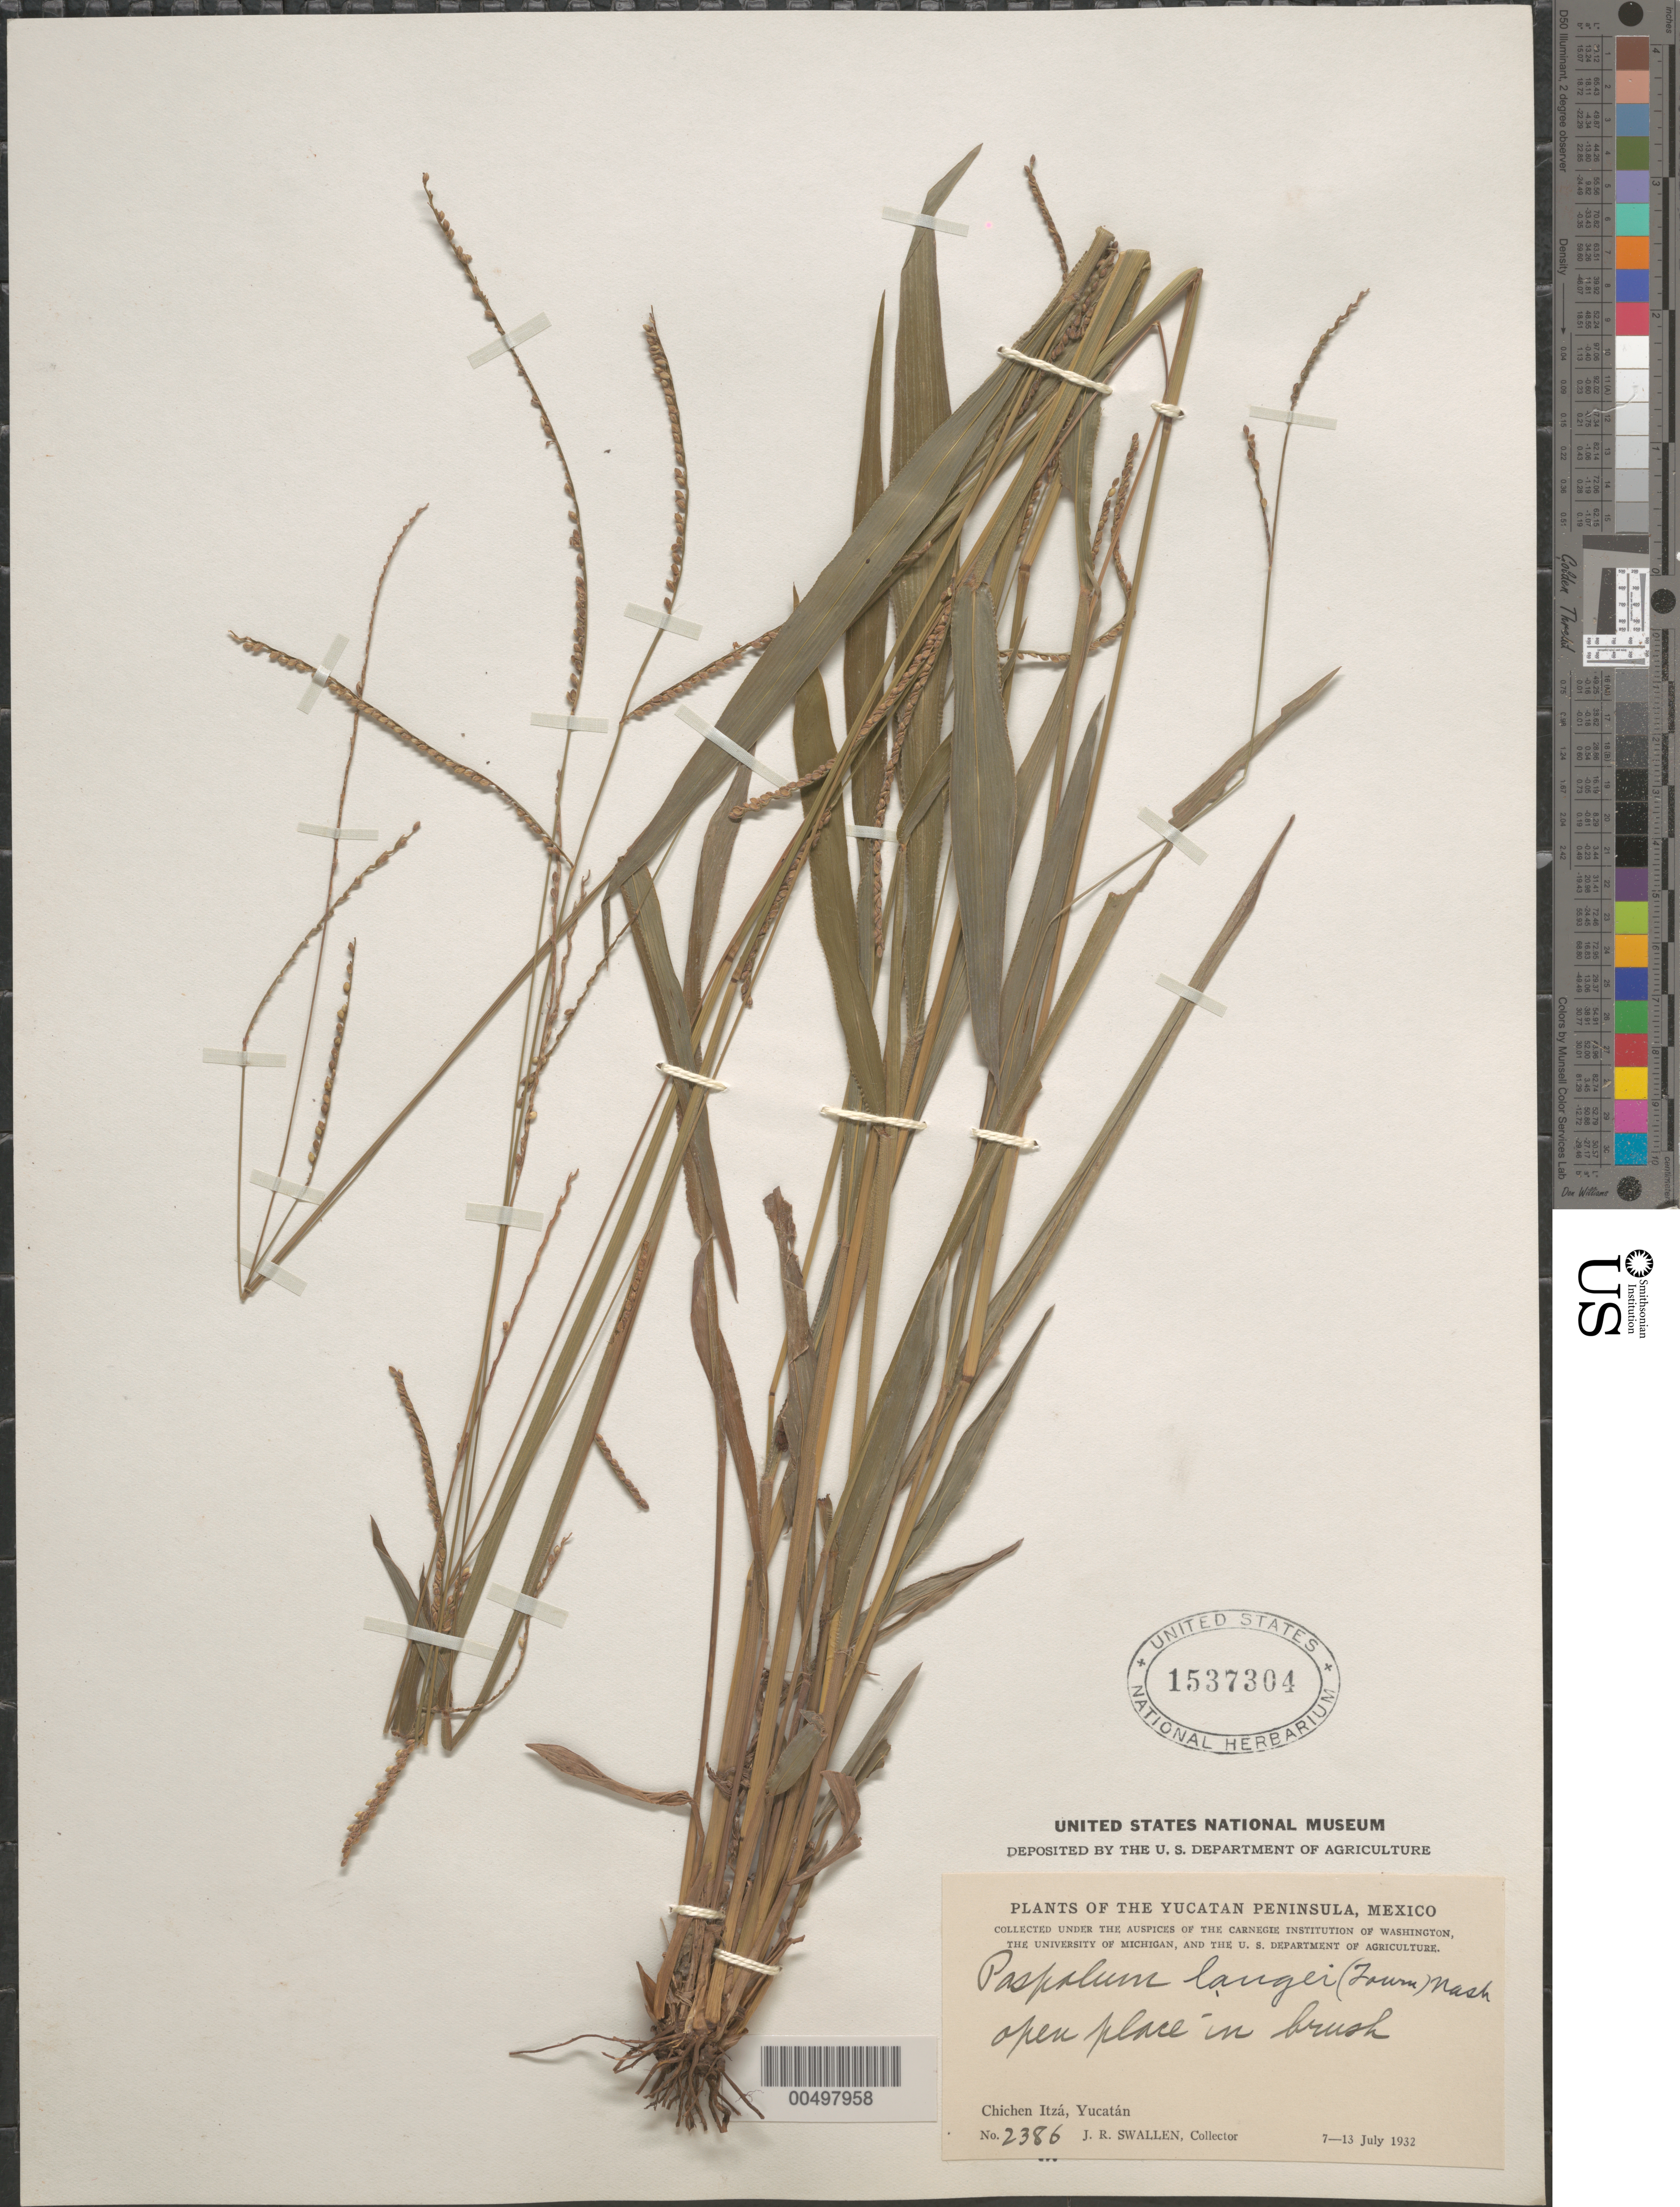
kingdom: Plantae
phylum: Tracheophyta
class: Liliopsida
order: Poales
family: Poaceae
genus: Paspalum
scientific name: Paspalum langei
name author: (E. Fourn.) Nash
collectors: J. R. Swallen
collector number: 2386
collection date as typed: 7 Jul 1932 to 13 Jul 1932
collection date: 1932-07-07/1932-07-13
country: Mexico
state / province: Yucatan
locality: Yucatan Peninsula, Chichen Itz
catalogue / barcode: US 1537304